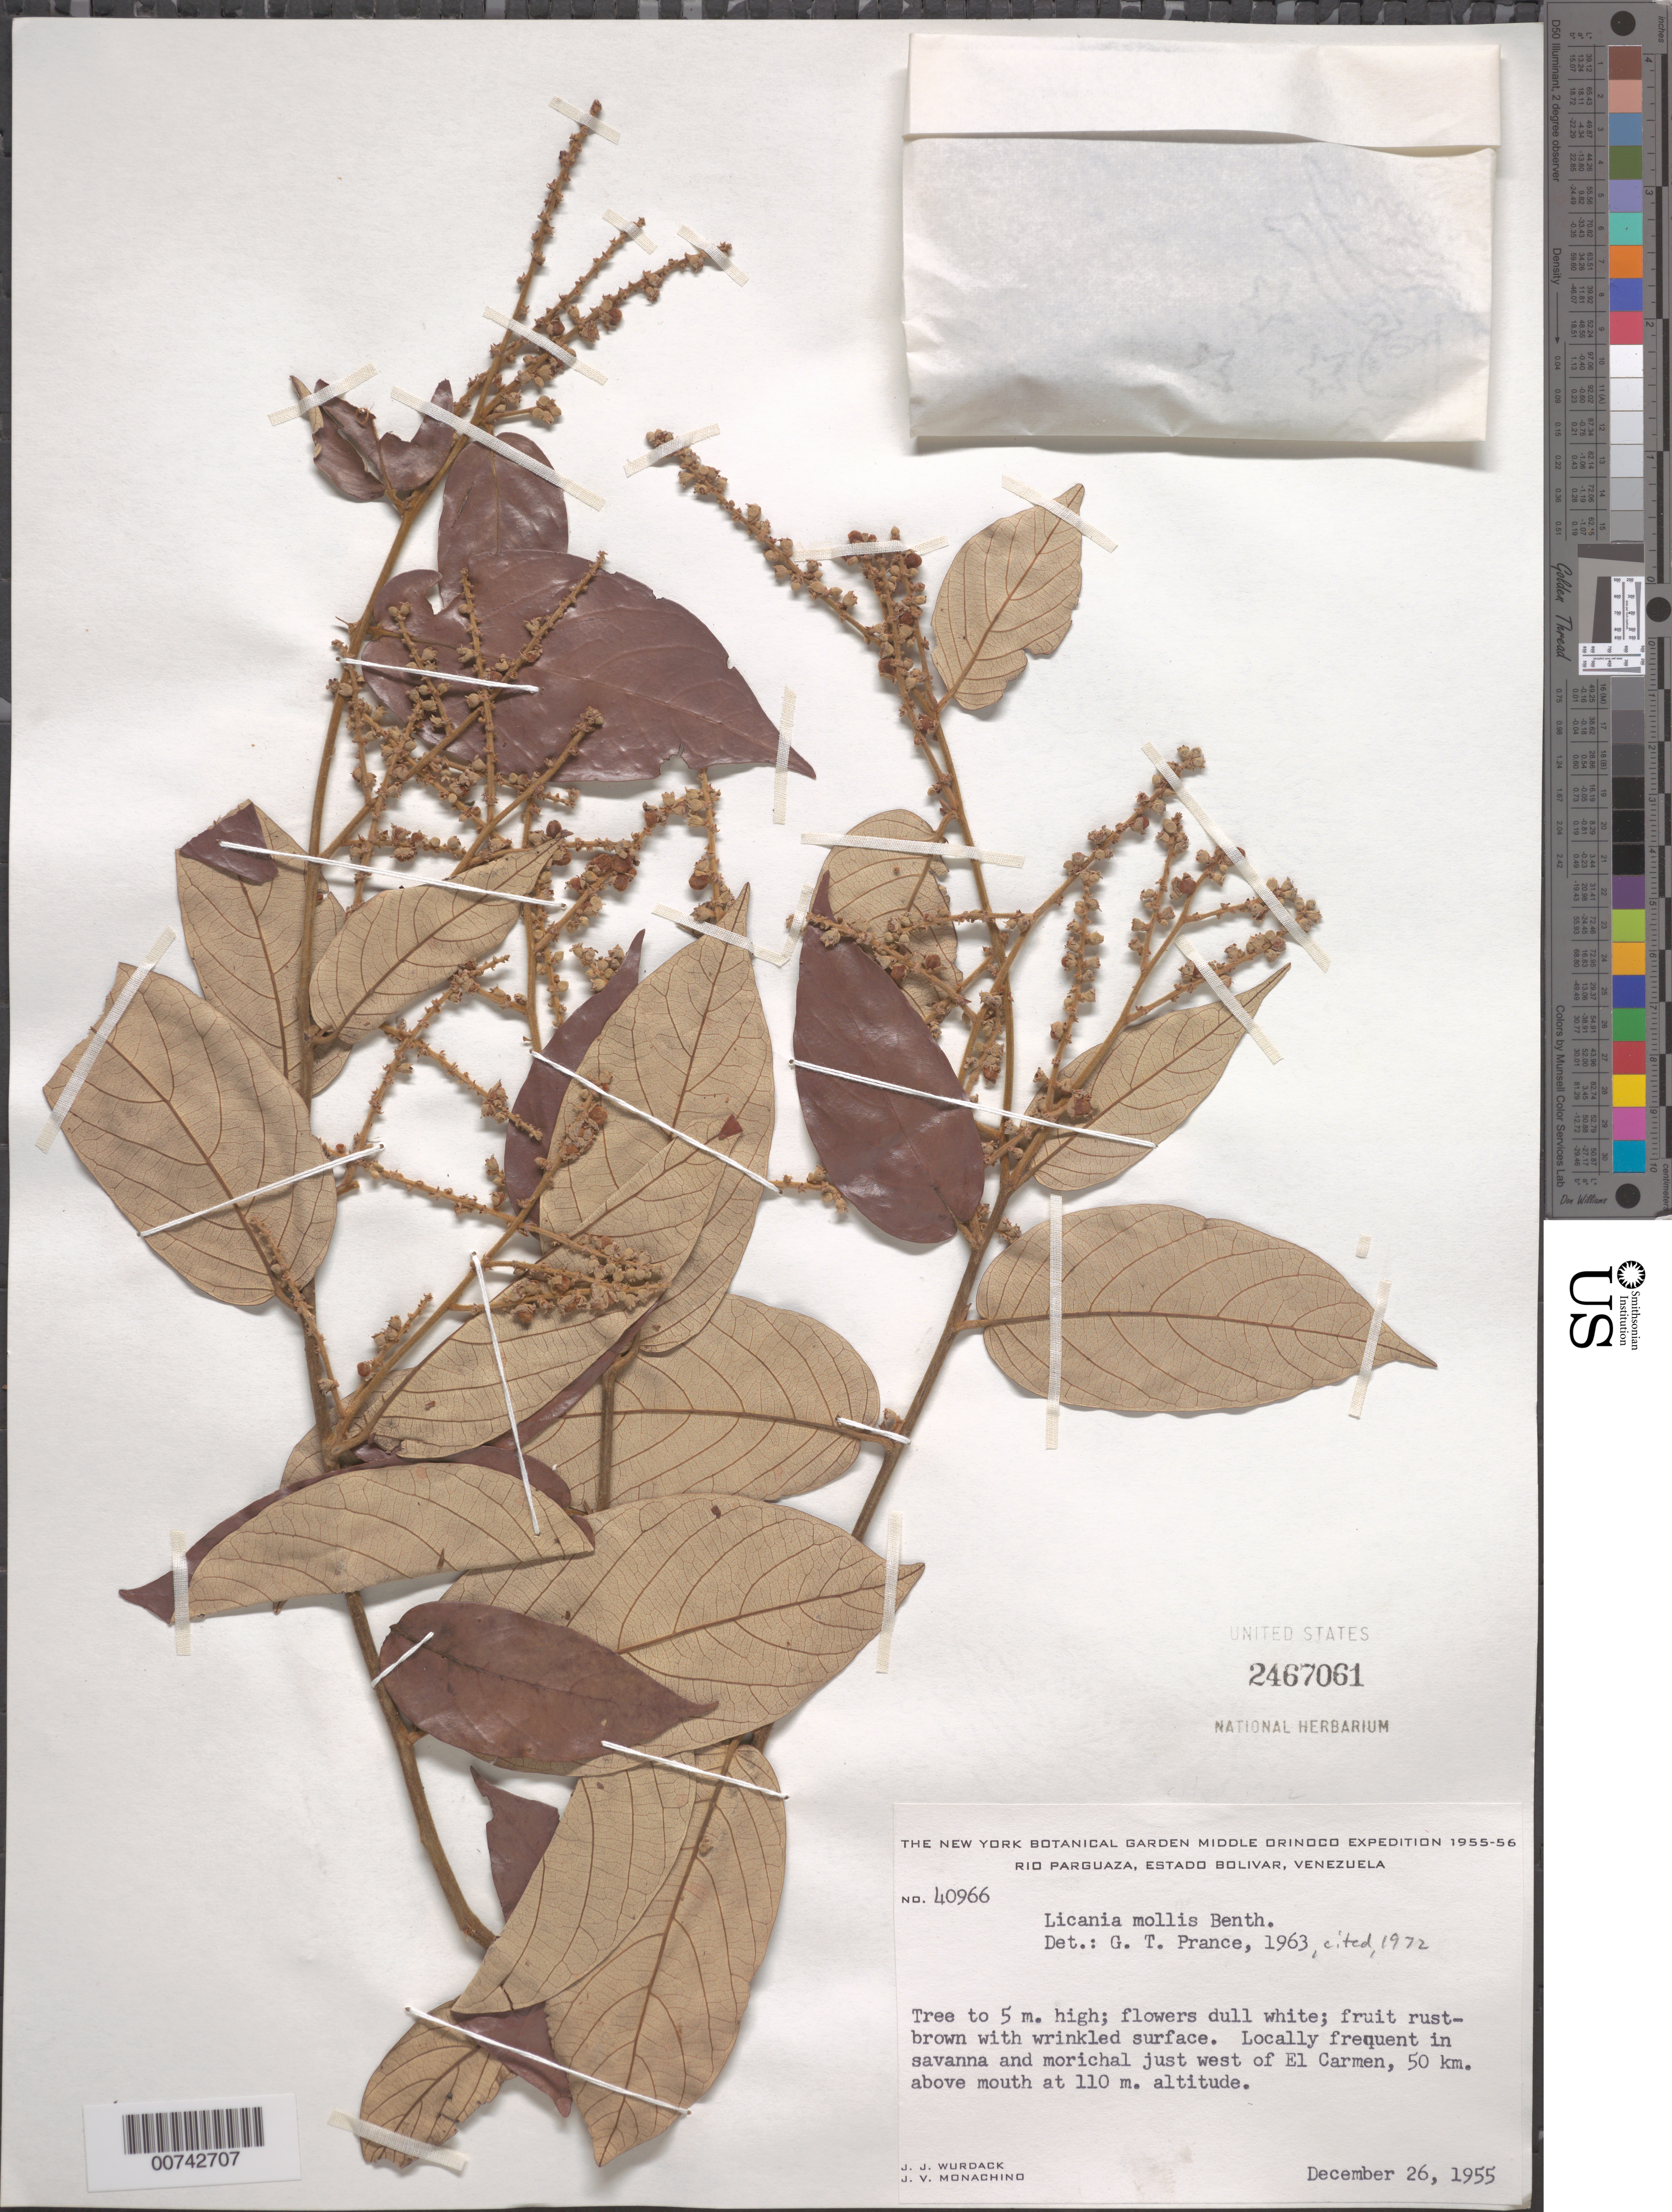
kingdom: Plantae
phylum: Tracheophyta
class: Magnoliopsida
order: Malpighiales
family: Chrysobalanaceae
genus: Licania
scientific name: Licania mollis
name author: Benth.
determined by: Prance, G. T.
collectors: J. J. Wurdack & J. V. Monachino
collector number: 40966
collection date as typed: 26-Dec-55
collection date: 1955-12-26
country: Venezuela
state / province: Bolívar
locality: Rio Parguaza, just west of El Carmen (about 50 river km from mouth)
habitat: Savanna and morichal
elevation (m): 110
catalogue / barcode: US 2467061